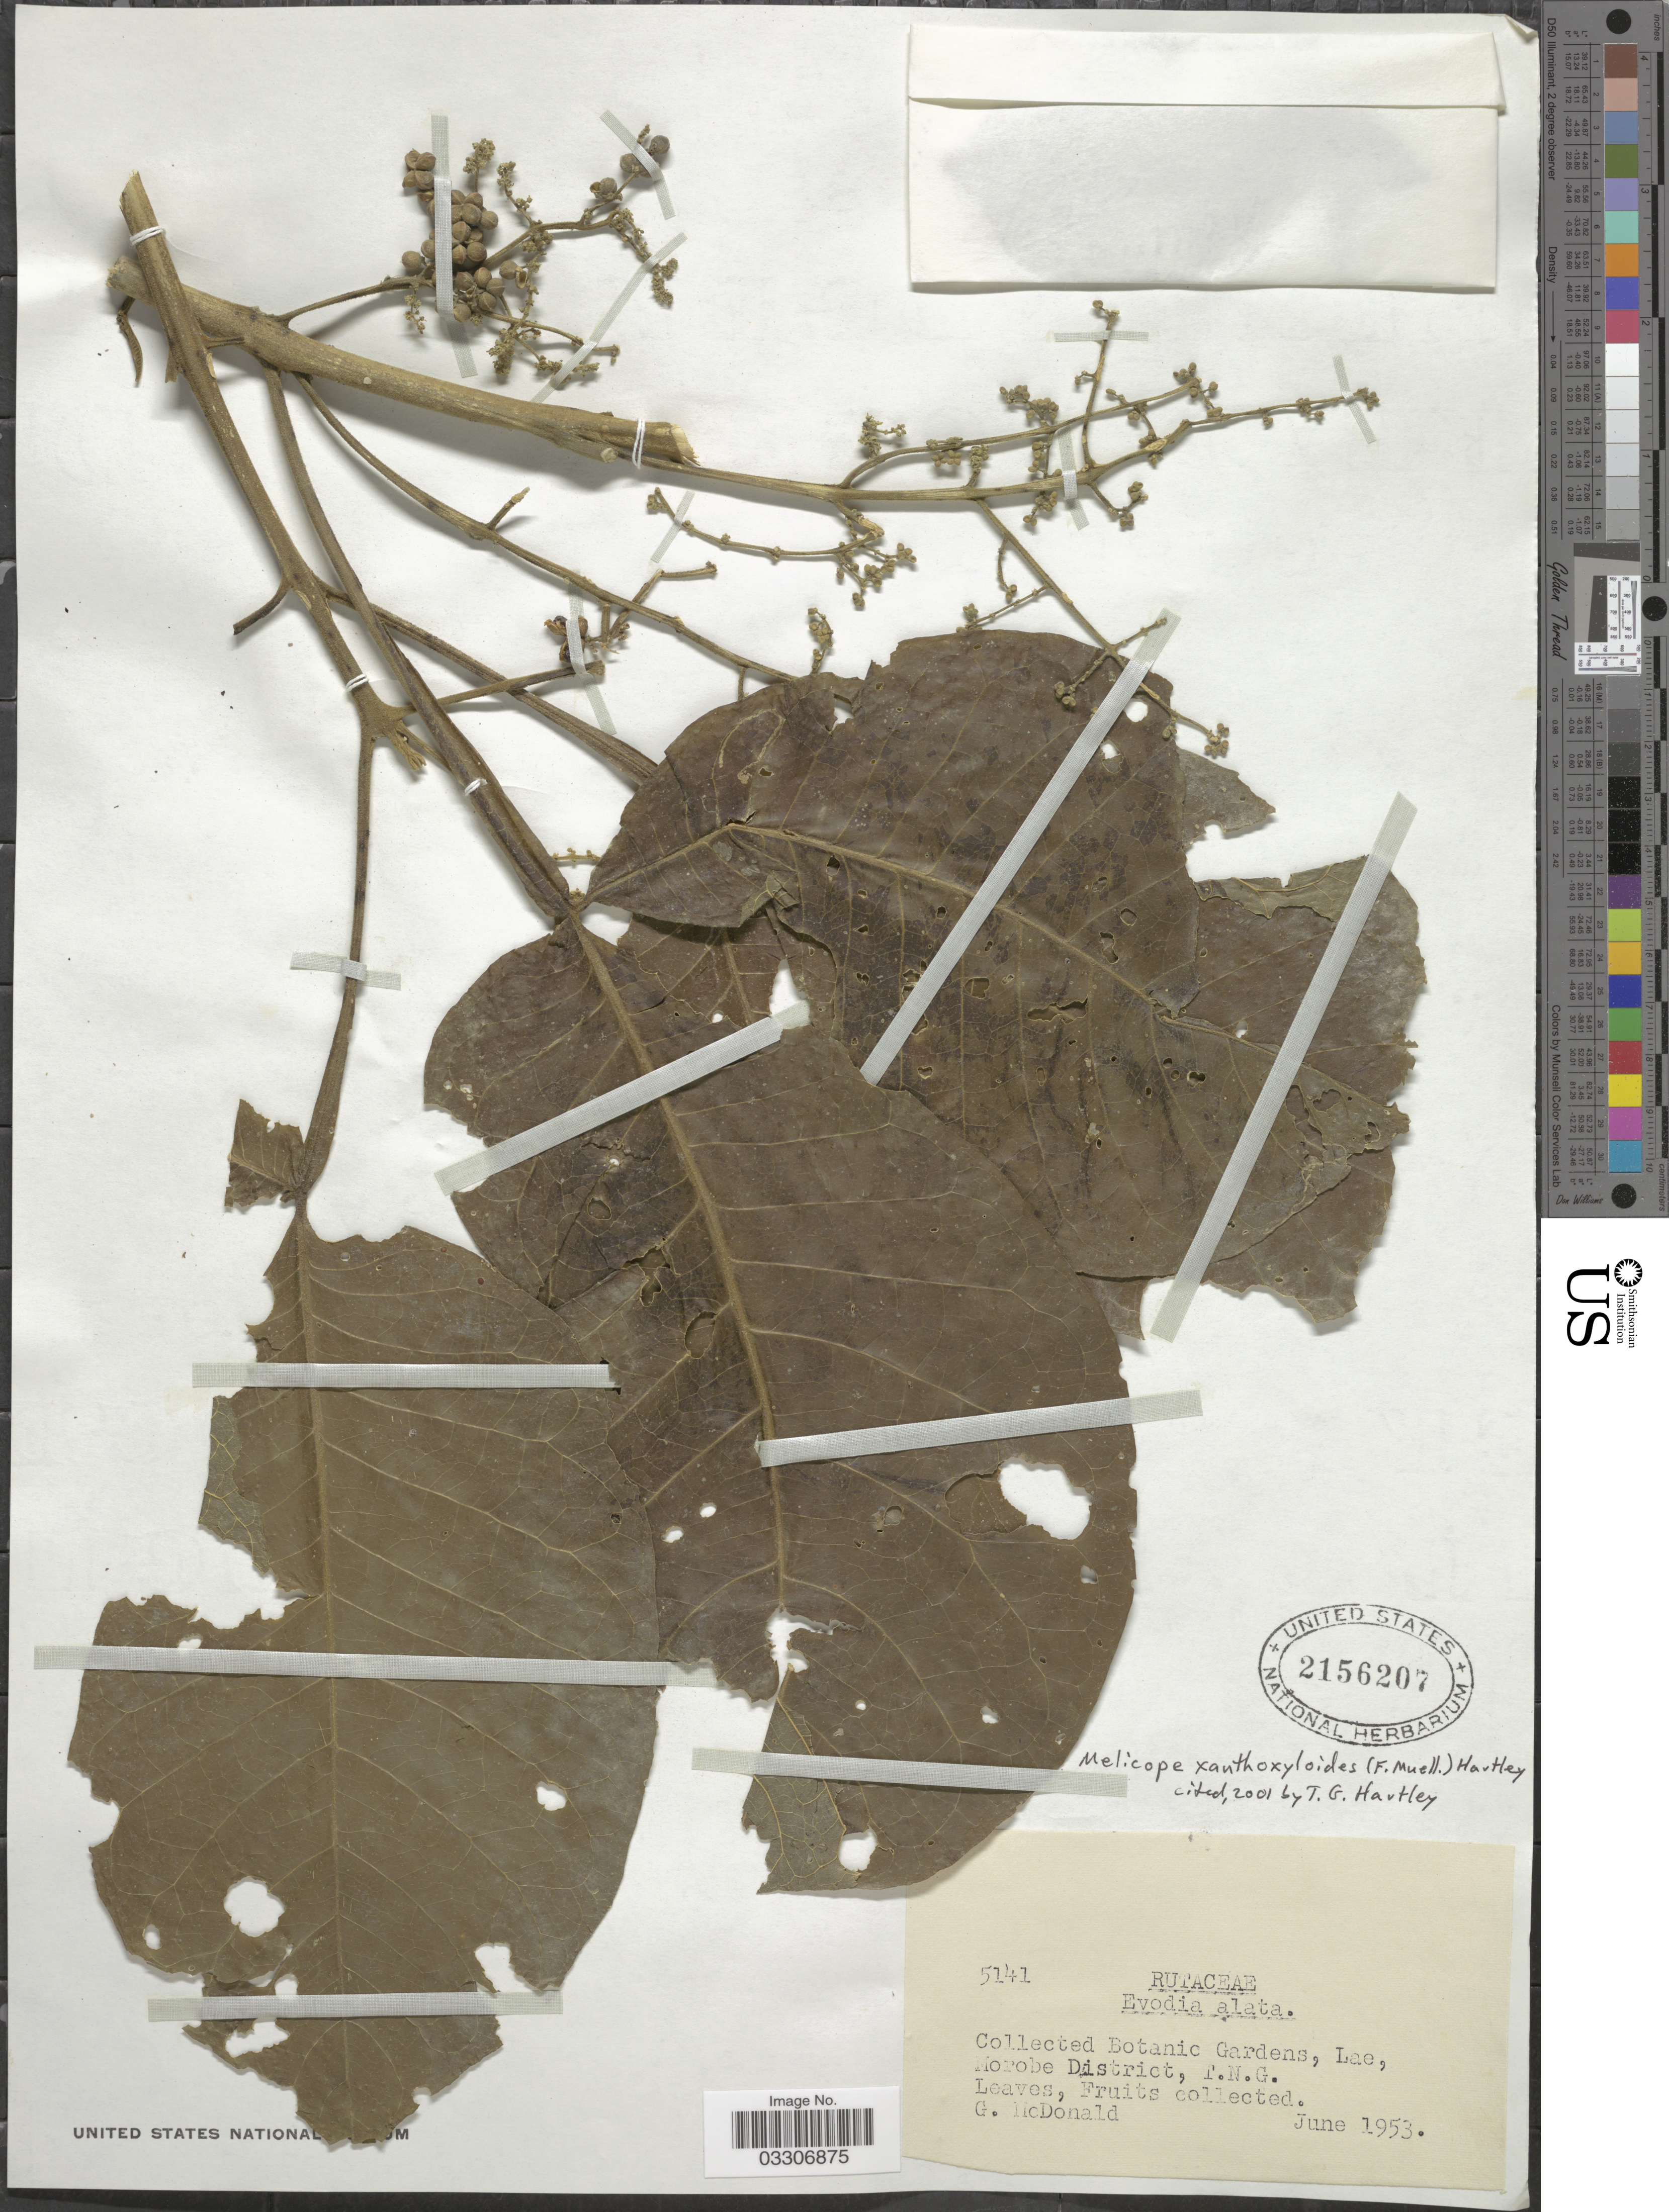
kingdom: Plantae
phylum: Tracheophyta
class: Magnoliopsida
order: Sapindales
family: Rutaceae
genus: Melicope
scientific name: Melicope xanthoxyloides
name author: (F. Muell.) T.G. Hartley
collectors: G. McDonald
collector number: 5141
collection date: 1953-06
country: Papua New Guinea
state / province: Morobe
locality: Botanic Gardens, Lae, Morobe District, T.N.G.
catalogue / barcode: US 2156207